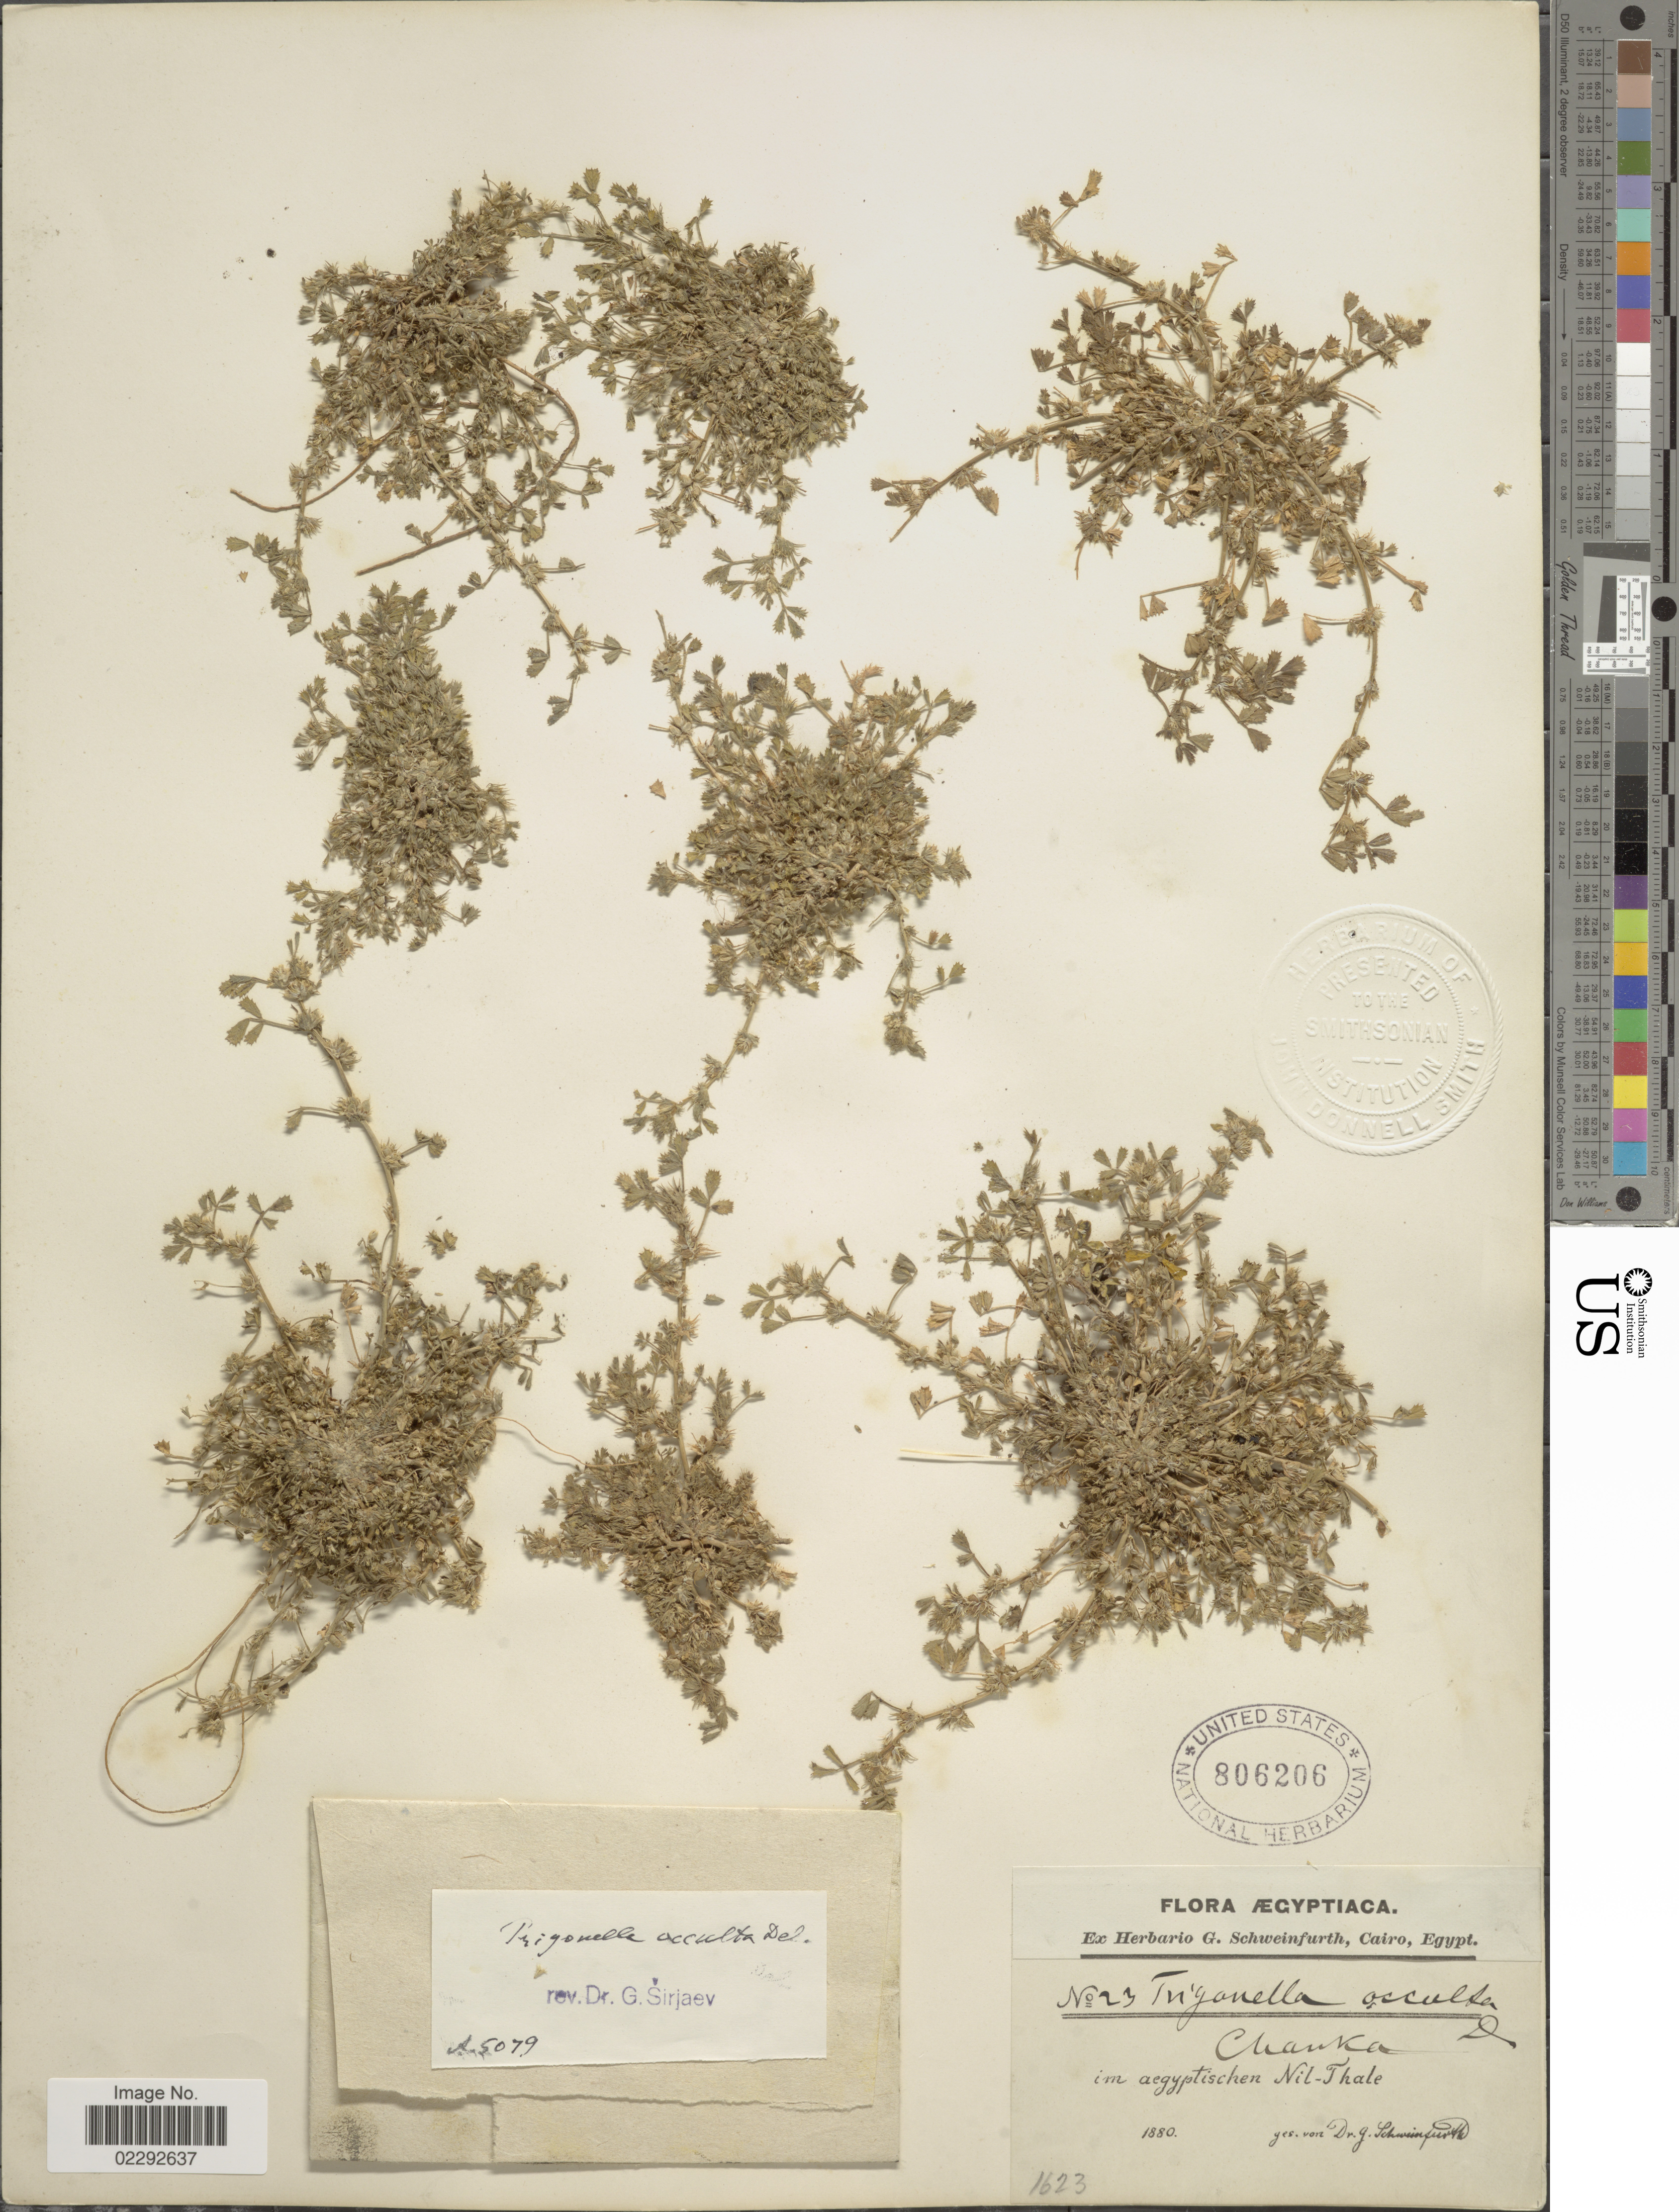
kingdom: Plantae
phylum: Tracheophyta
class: Magnoliopsida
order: Fabales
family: Fabaceae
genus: Trigonella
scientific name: Trigonella occulta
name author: Ser.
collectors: G. A. Schweinfurth (herbarium)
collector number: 23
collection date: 1880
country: Egypt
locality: Chanka. im aegyptischen Nil-Thale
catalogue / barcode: US 806206